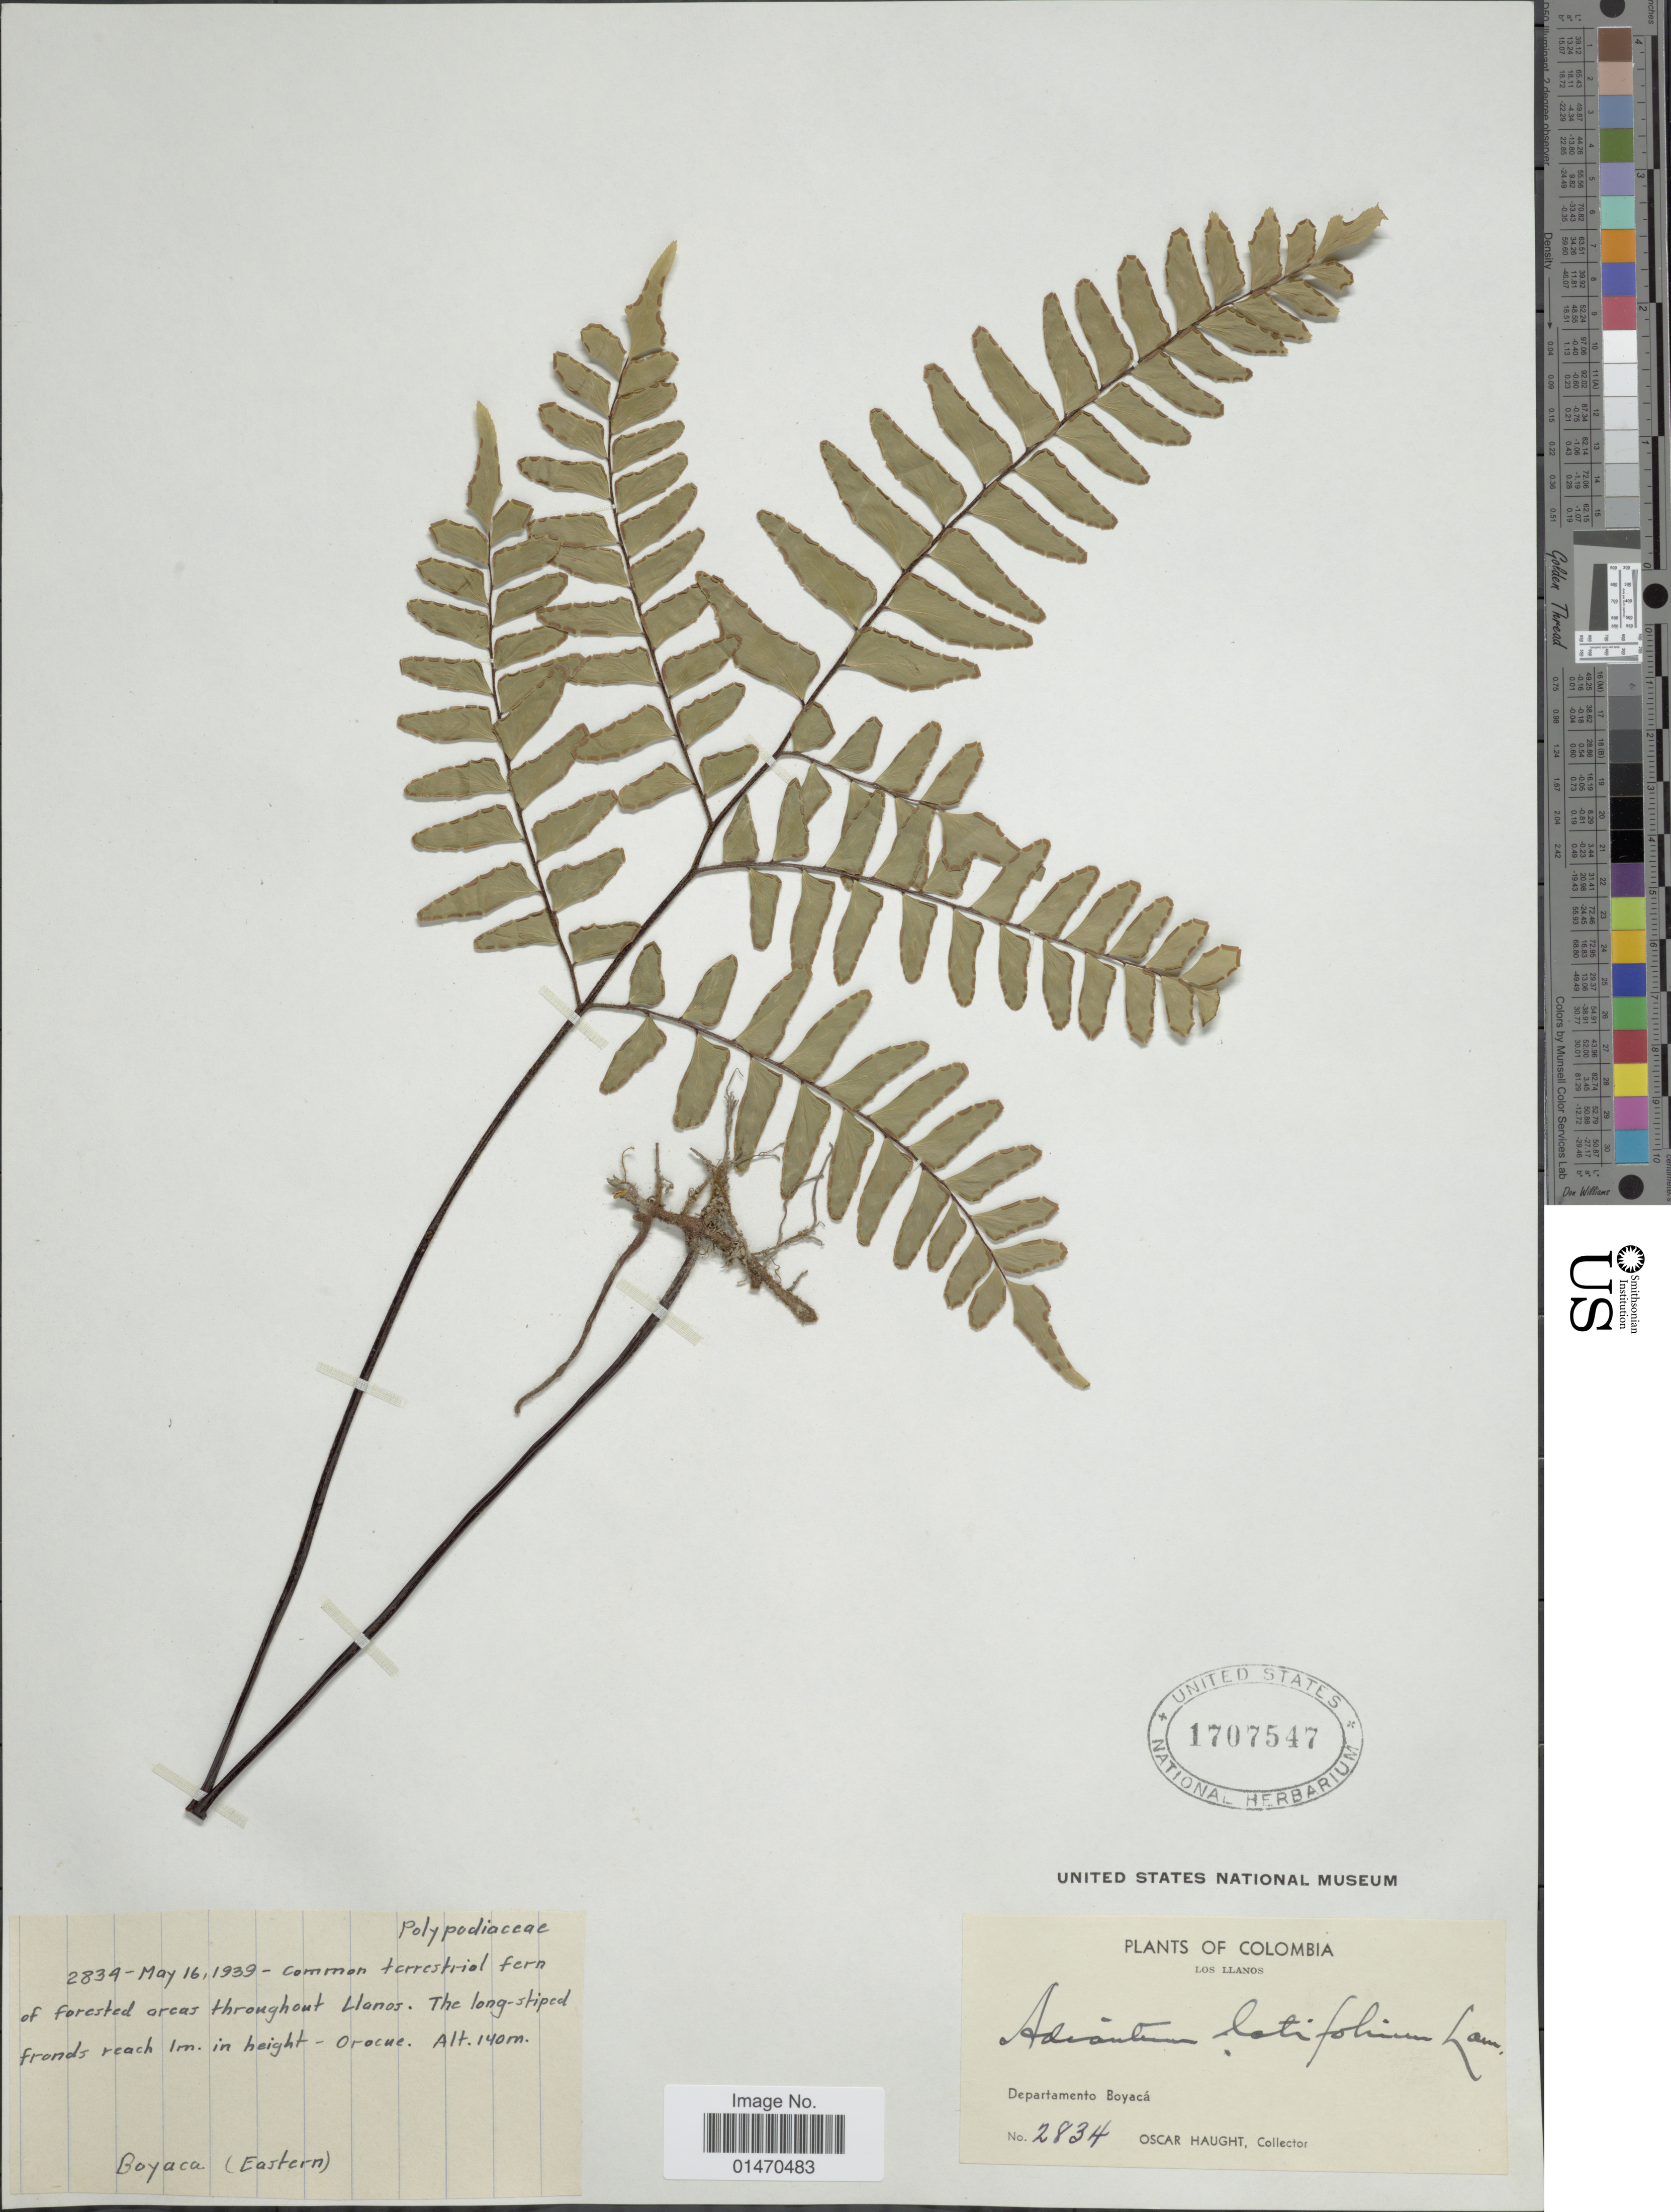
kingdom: Plantae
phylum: Tracheophyta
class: Polypodiopsida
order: Polypodiales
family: Pteridaceae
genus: Adiantum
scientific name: Adiantum latifolium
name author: Lam.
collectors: O. L. Haught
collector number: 2834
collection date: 1939-05-16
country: Colombia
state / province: Boyacá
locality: Los llanos, Departamento Boyacá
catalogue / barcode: US 1707547